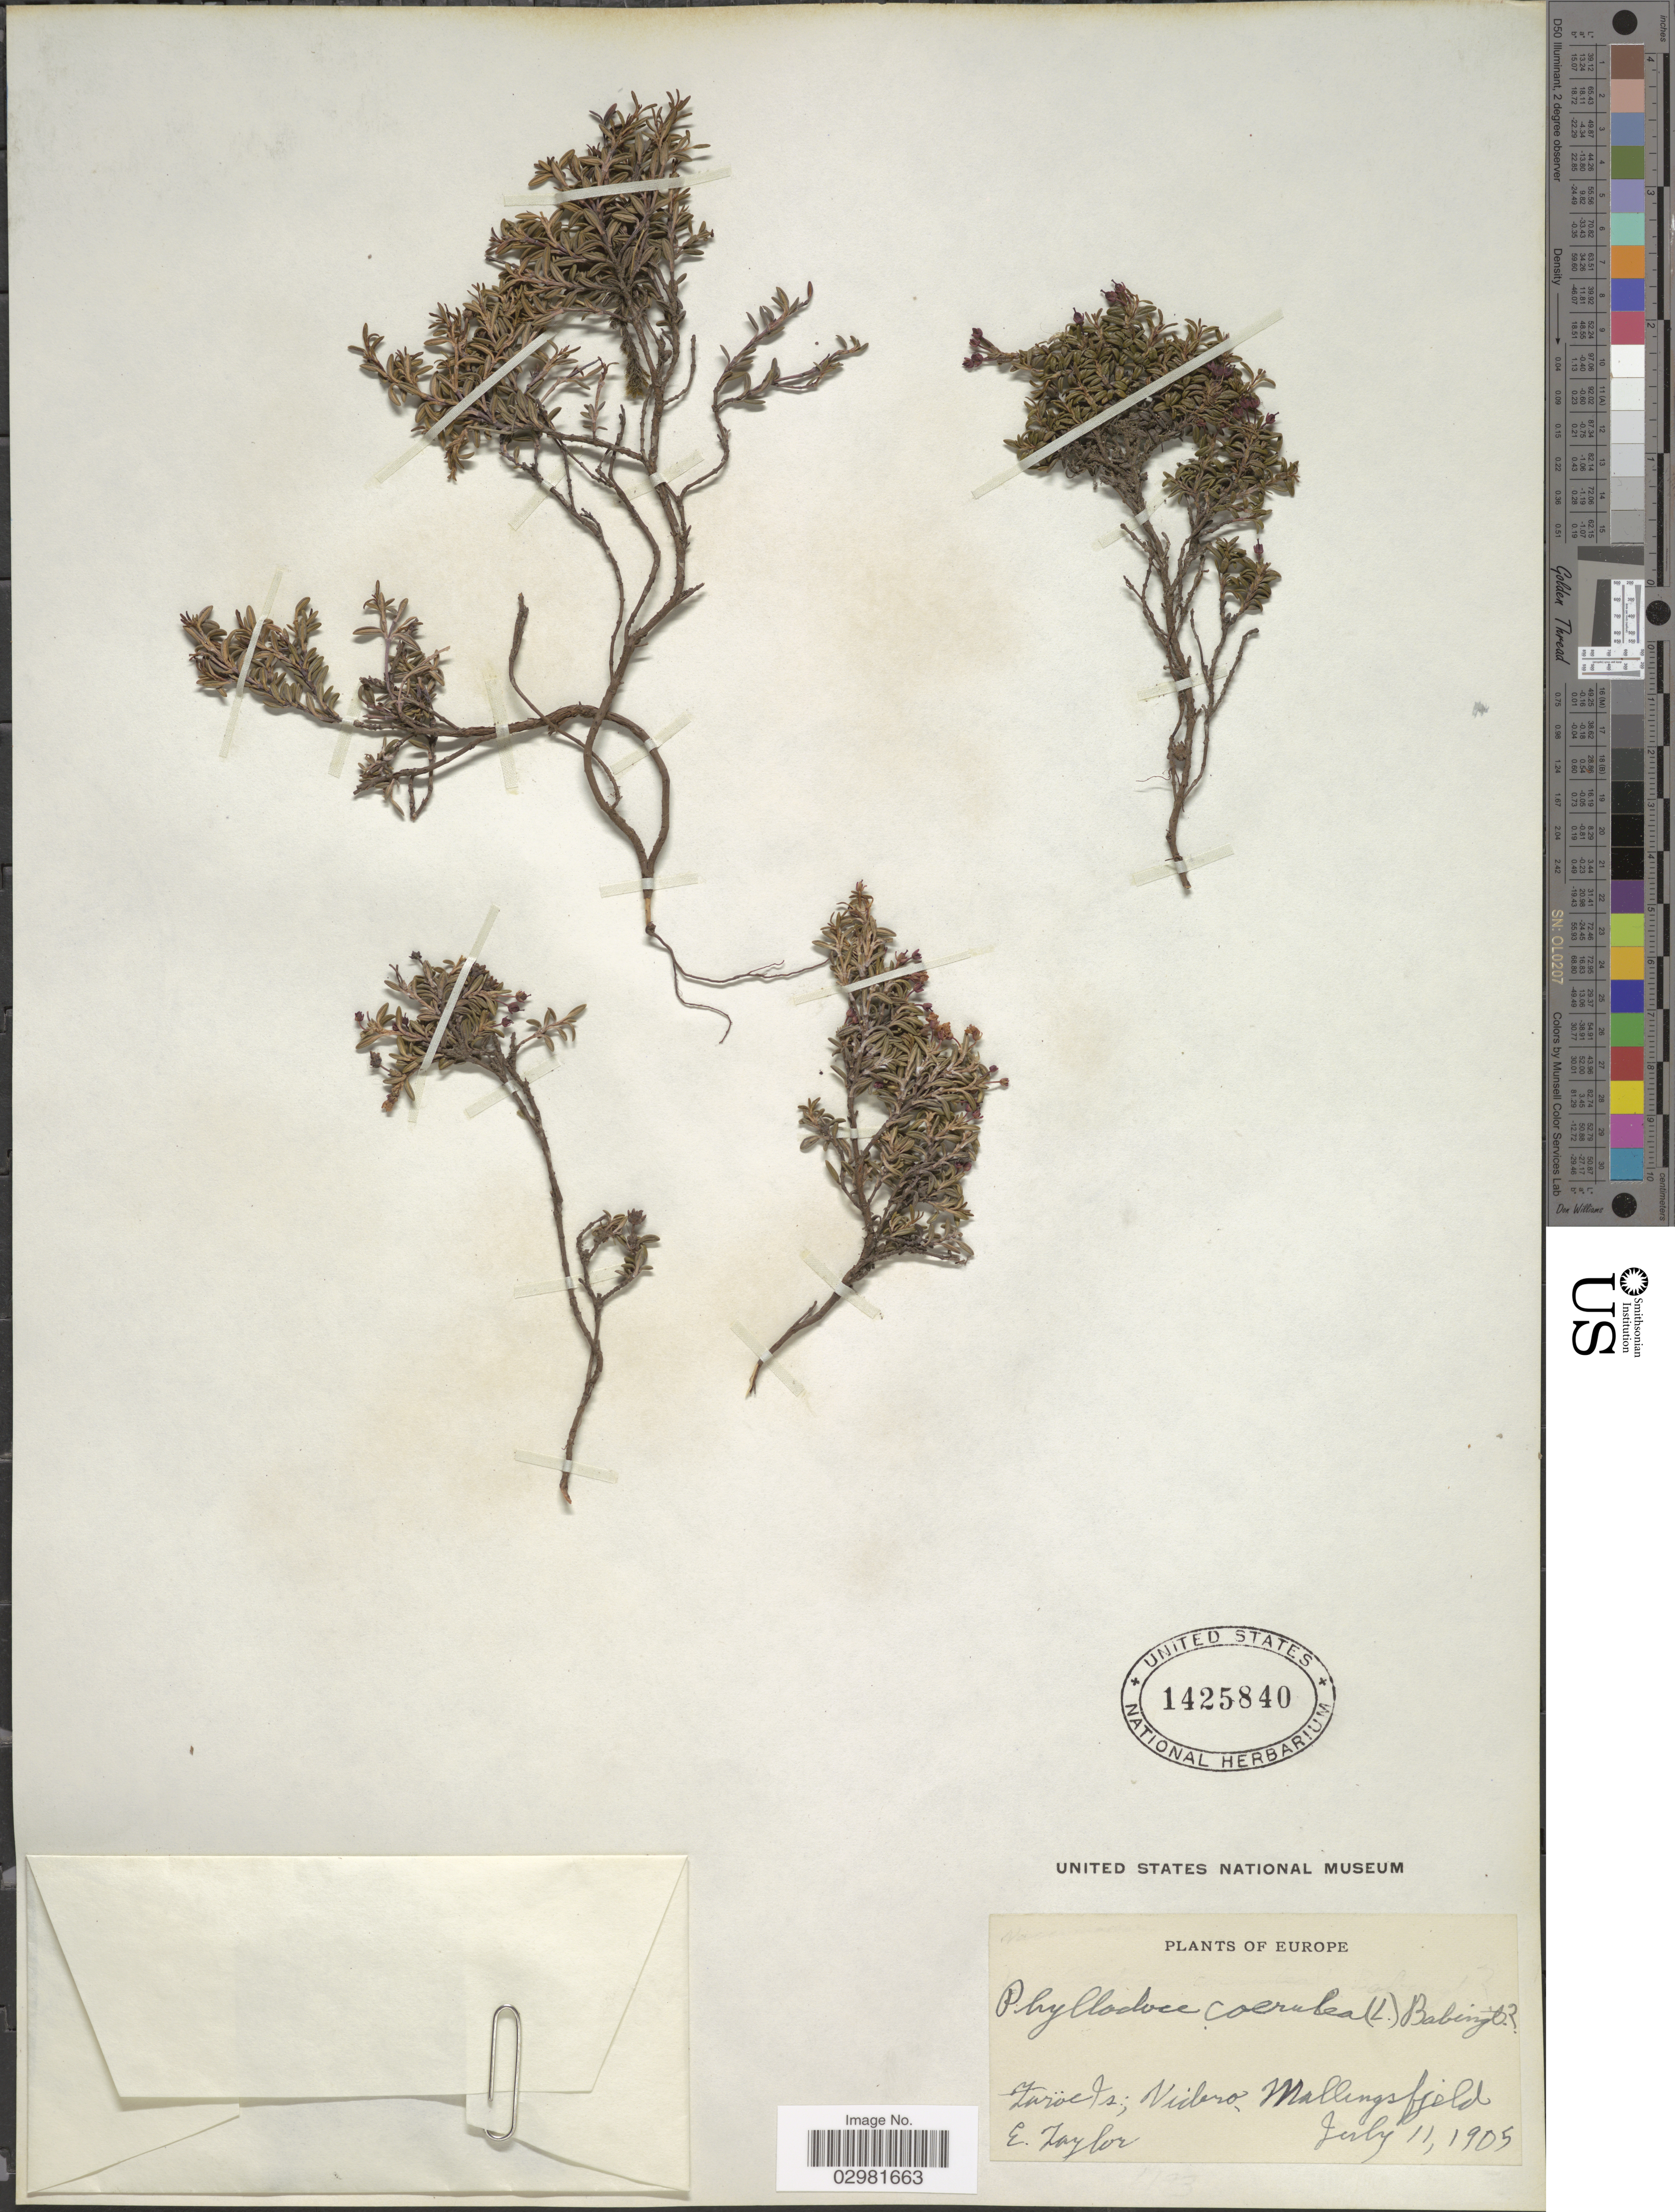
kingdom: Plantae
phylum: Tracheophyta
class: Magnoliopsida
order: Ericales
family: Ericaceae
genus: Phyllodoce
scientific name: Phyllodoce caerulea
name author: (L.) Bab.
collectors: E. Taylor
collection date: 1905-07-11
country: Faroe Islands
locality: Faröe Is.; Nidero [interpreted], Mallingsfjeld.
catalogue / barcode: US 1425840